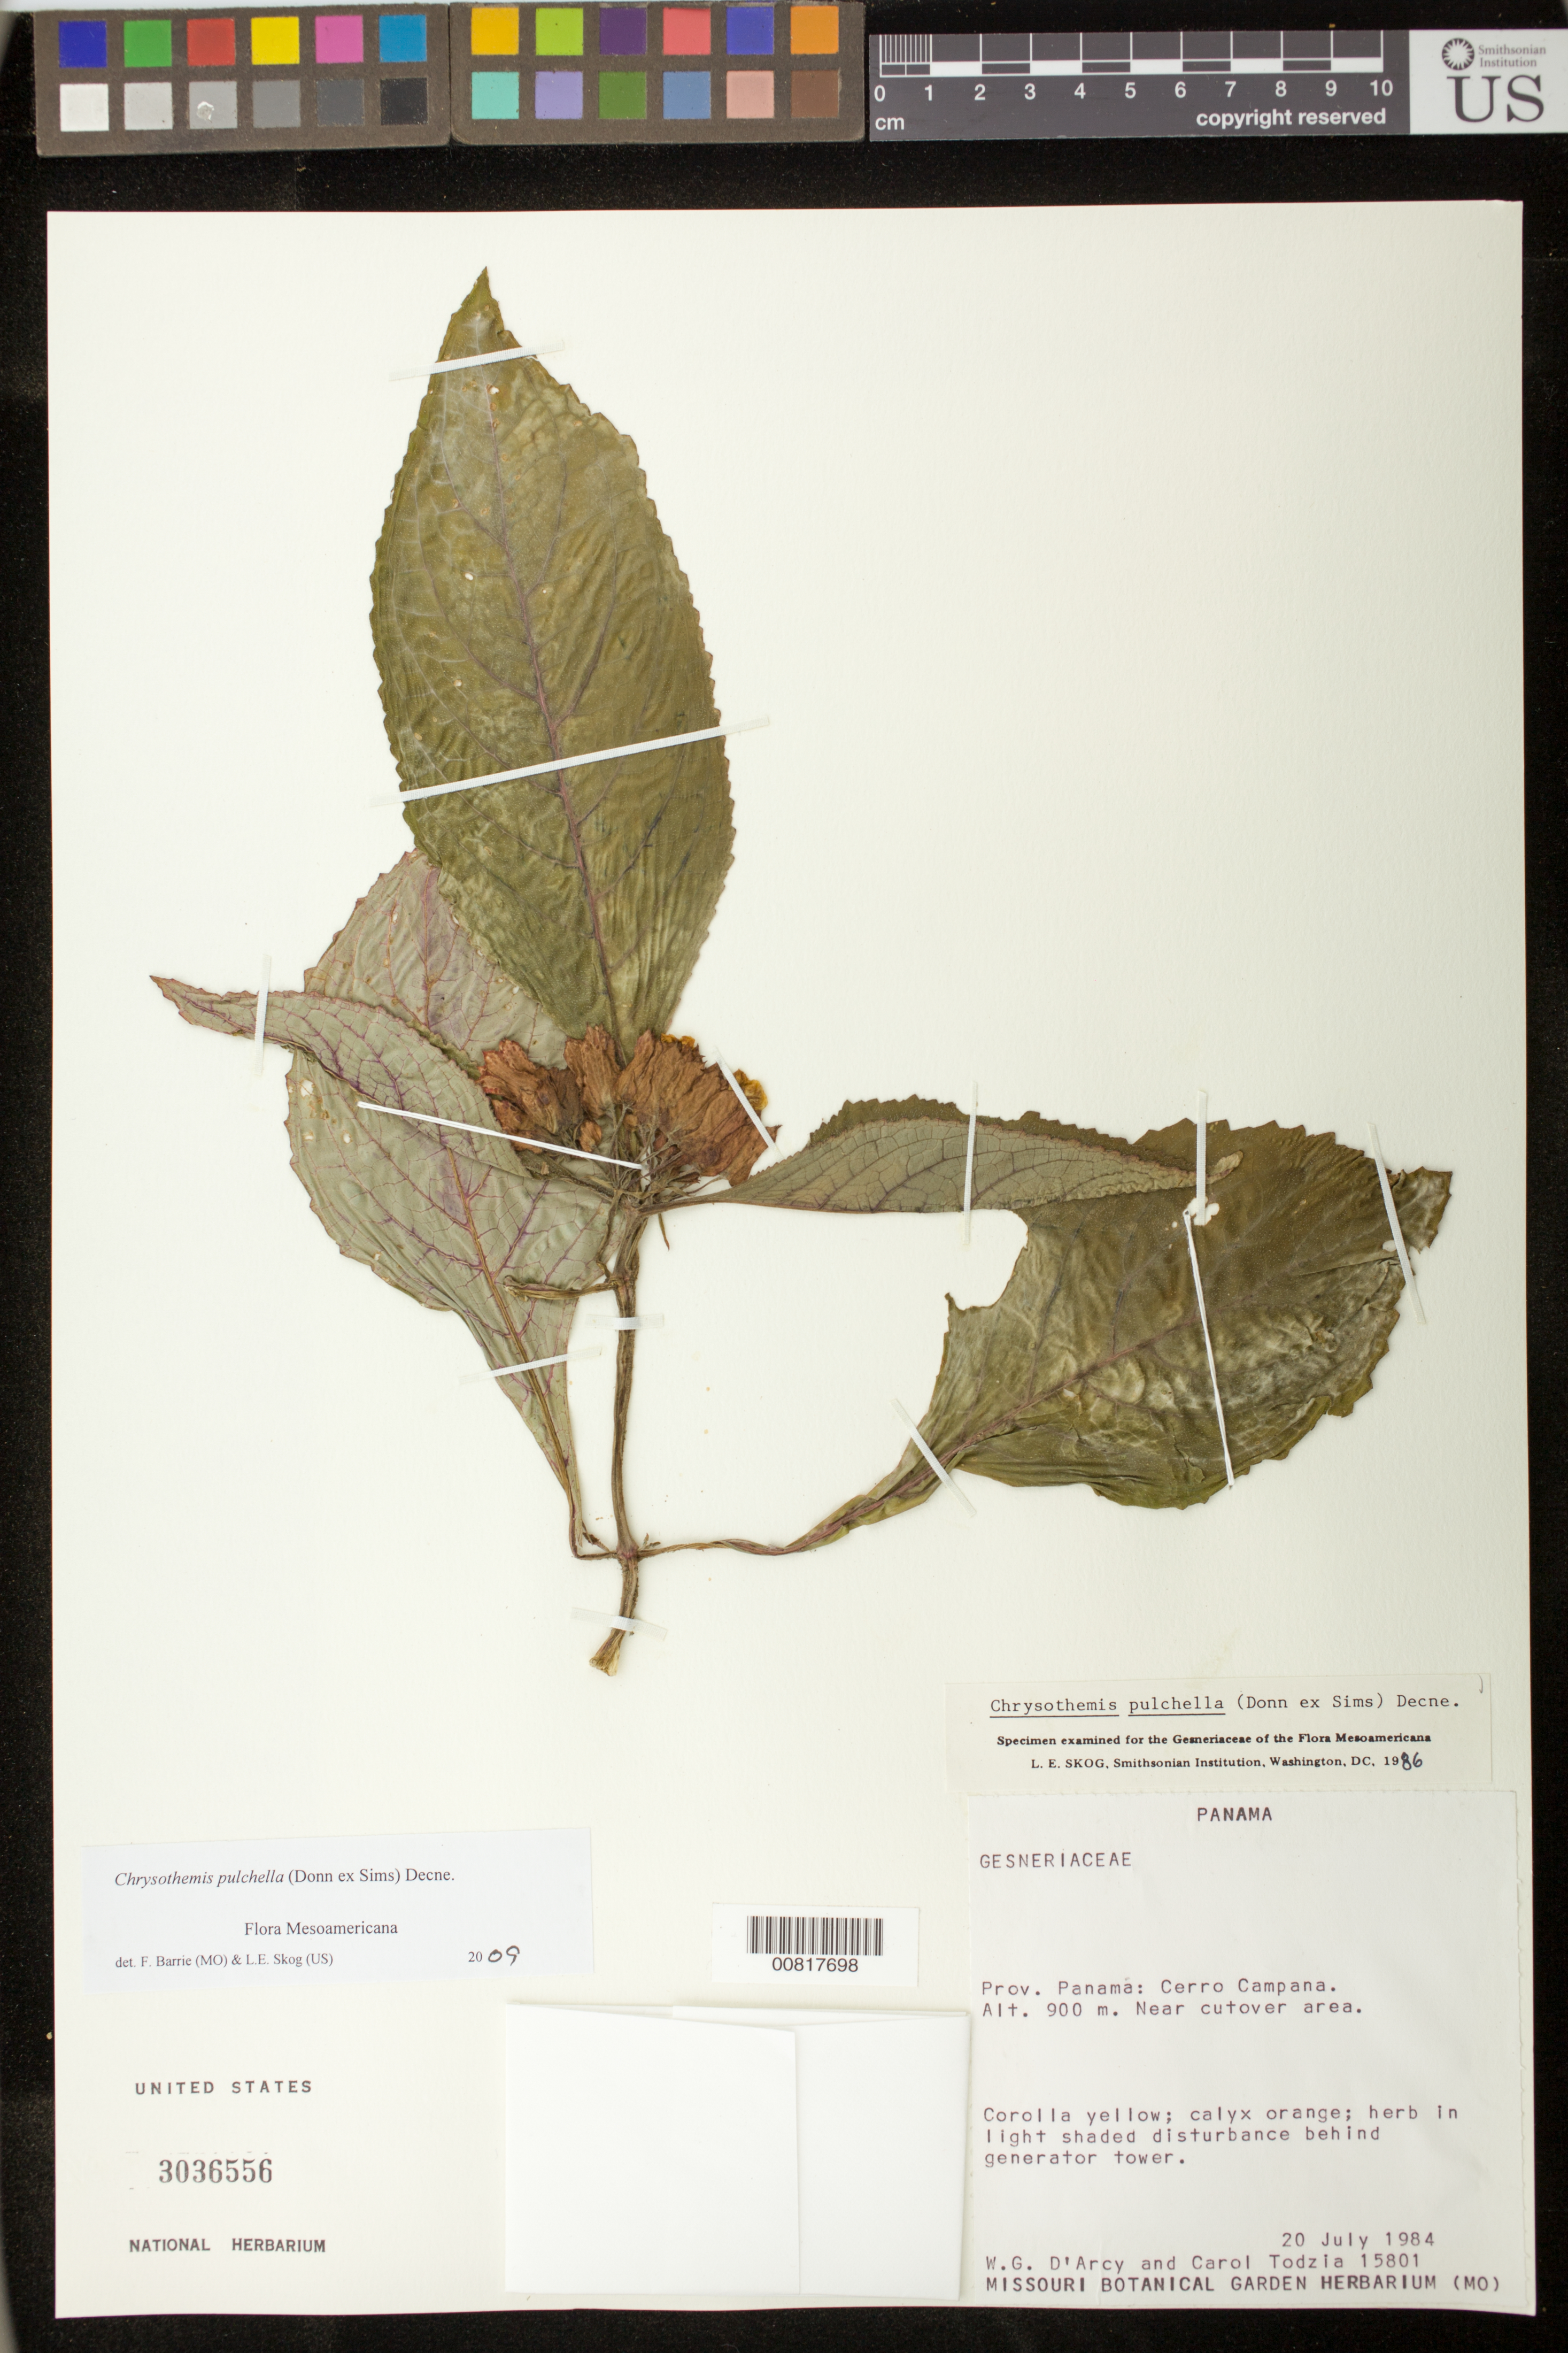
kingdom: Plantae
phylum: Tracheophyta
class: Magnoliopsida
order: Lamiales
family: Gesneriaceae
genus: Chrysothemis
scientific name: Chrysothemis pulchella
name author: (Donn ex Sims) Decne.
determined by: Skog, Laurence E.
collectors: W. G. D'Arcy & C. A. Todzia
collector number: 15801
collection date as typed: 20 Jul 1984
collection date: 1984-07-20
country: Panama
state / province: Panamá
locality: Cerro Campana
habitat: near cut over area; in light shaded disturbance behind generator tower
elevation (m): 900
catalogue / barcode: US 3036556